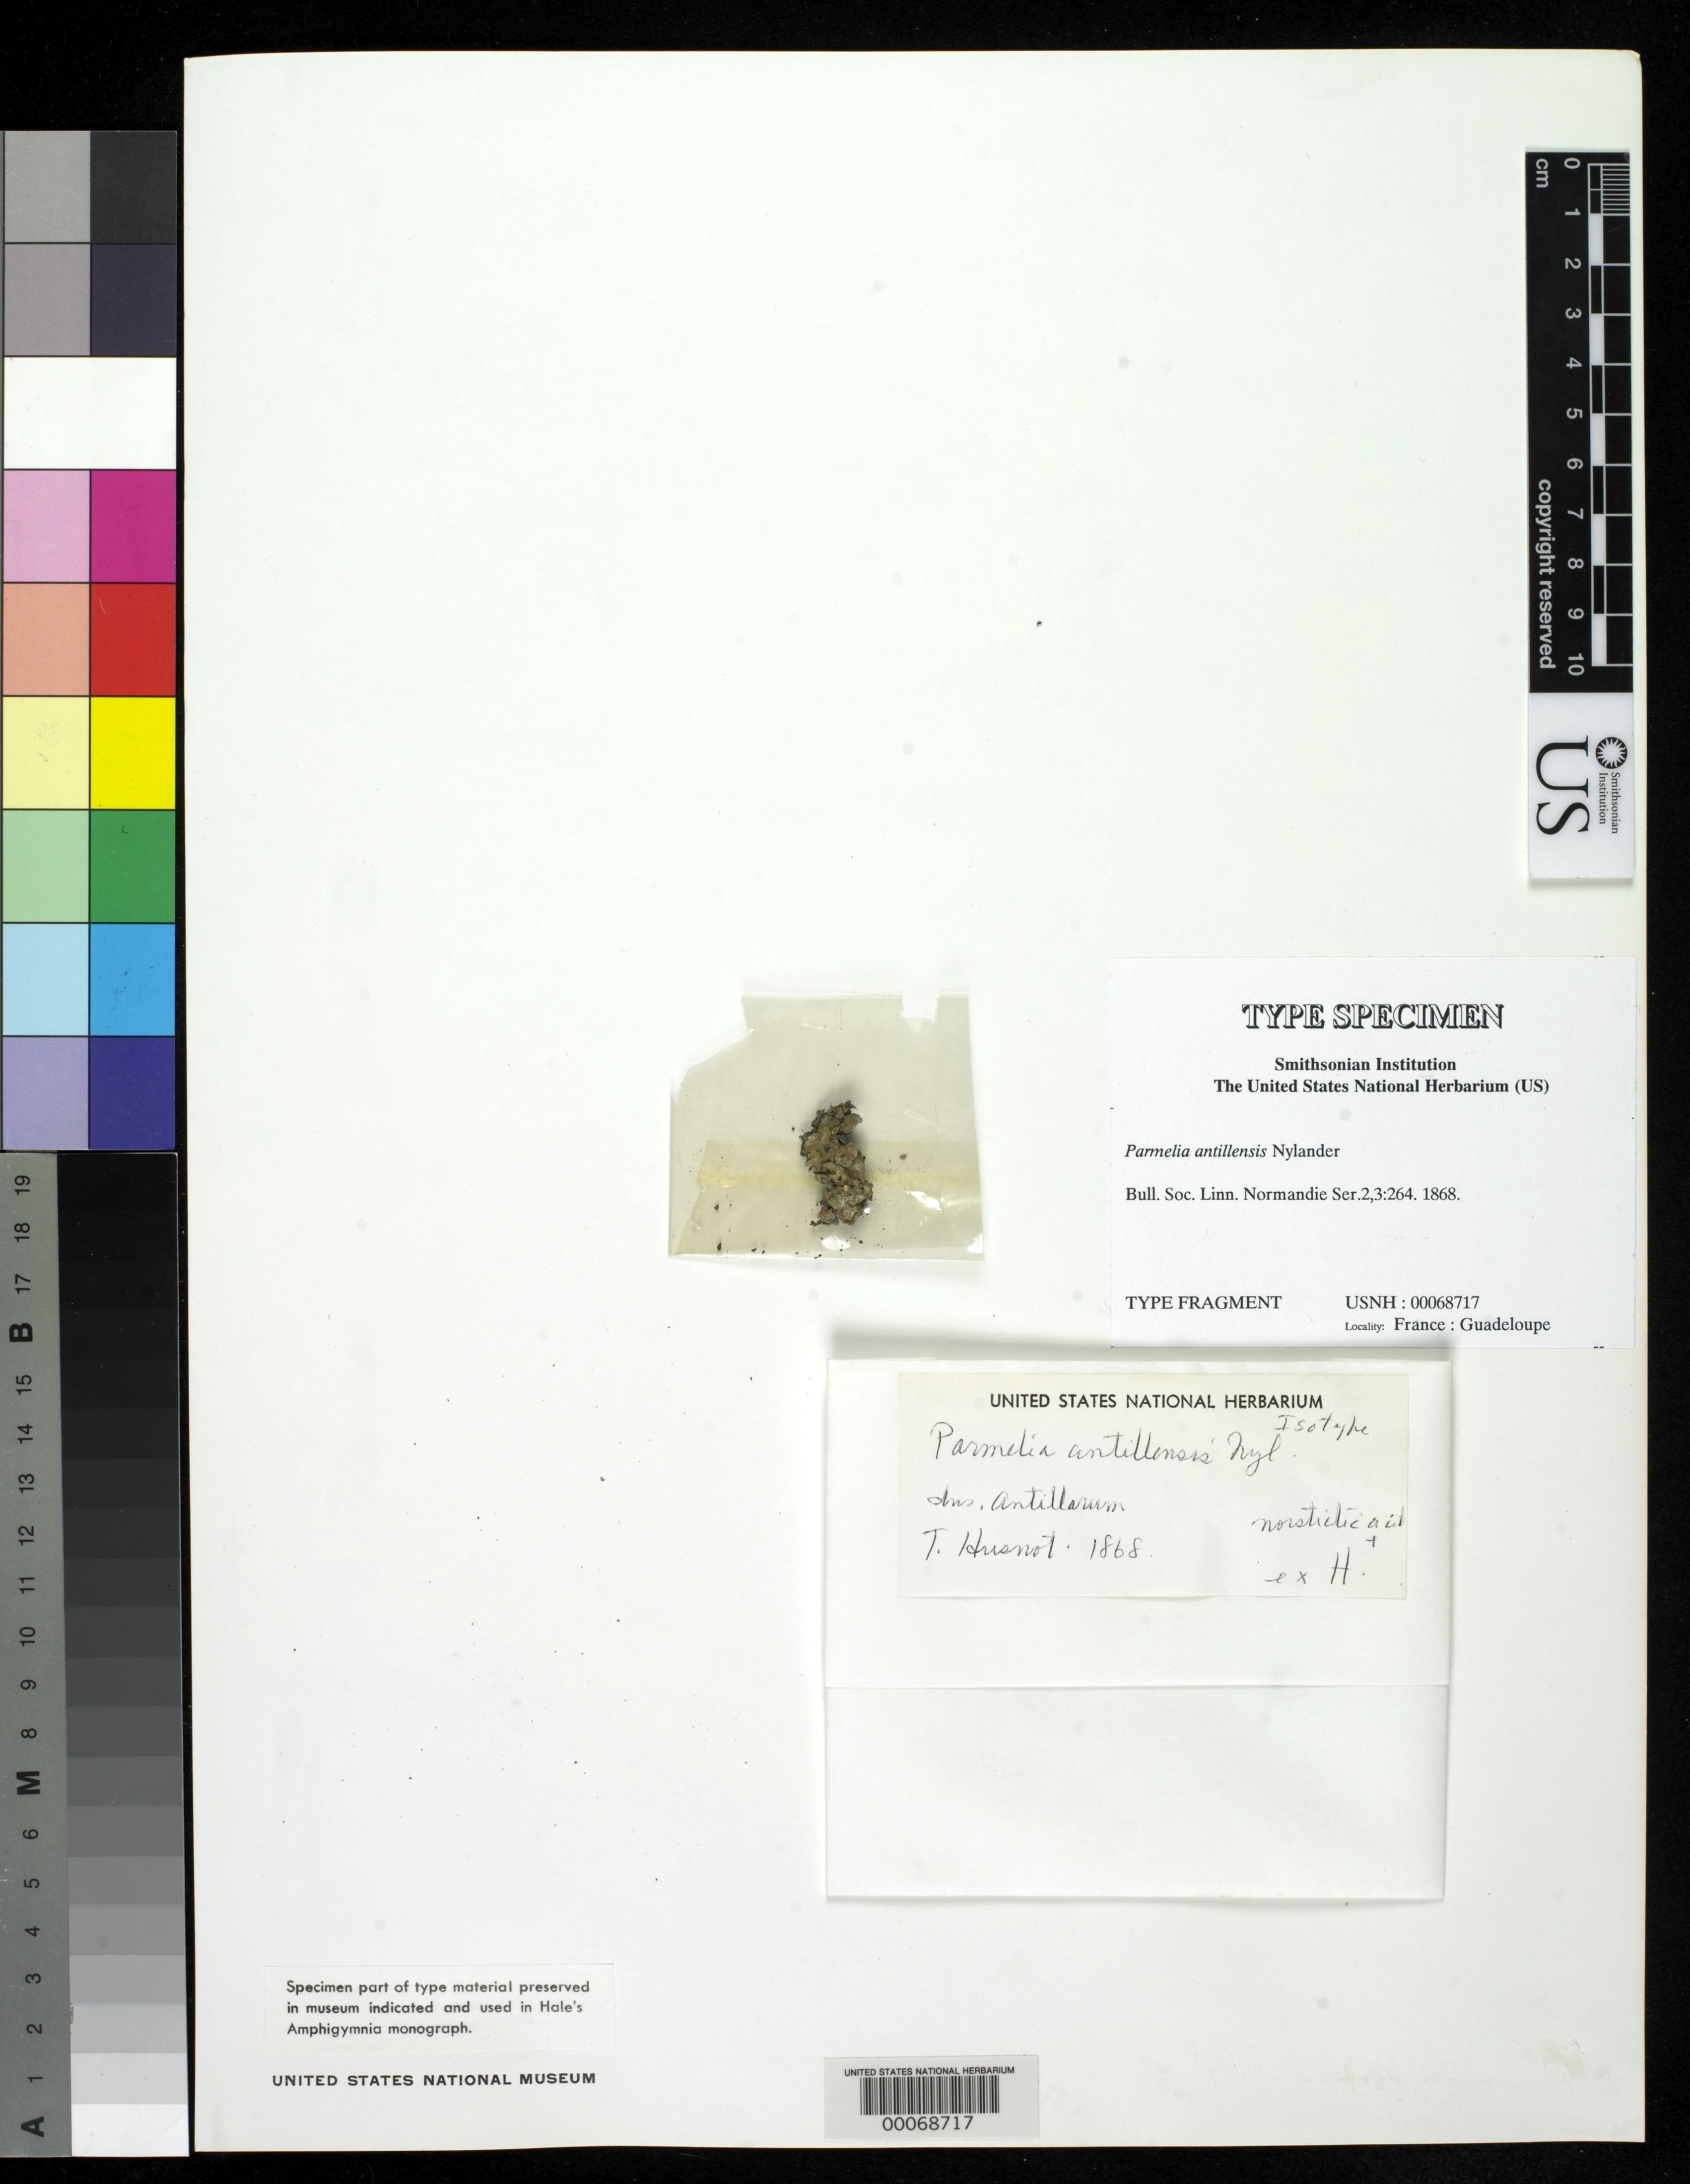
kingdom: Fungi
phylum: Ascomycota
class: Lecanoromycetes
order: Lecanorales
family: Parmeliaceae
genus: Parmelia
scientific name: Parmelia antillensis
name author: Nyl.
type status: Type Fragment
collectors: P. T. Husnot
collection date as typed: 1868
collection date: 1868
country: Guadeloupe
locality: Matouba.